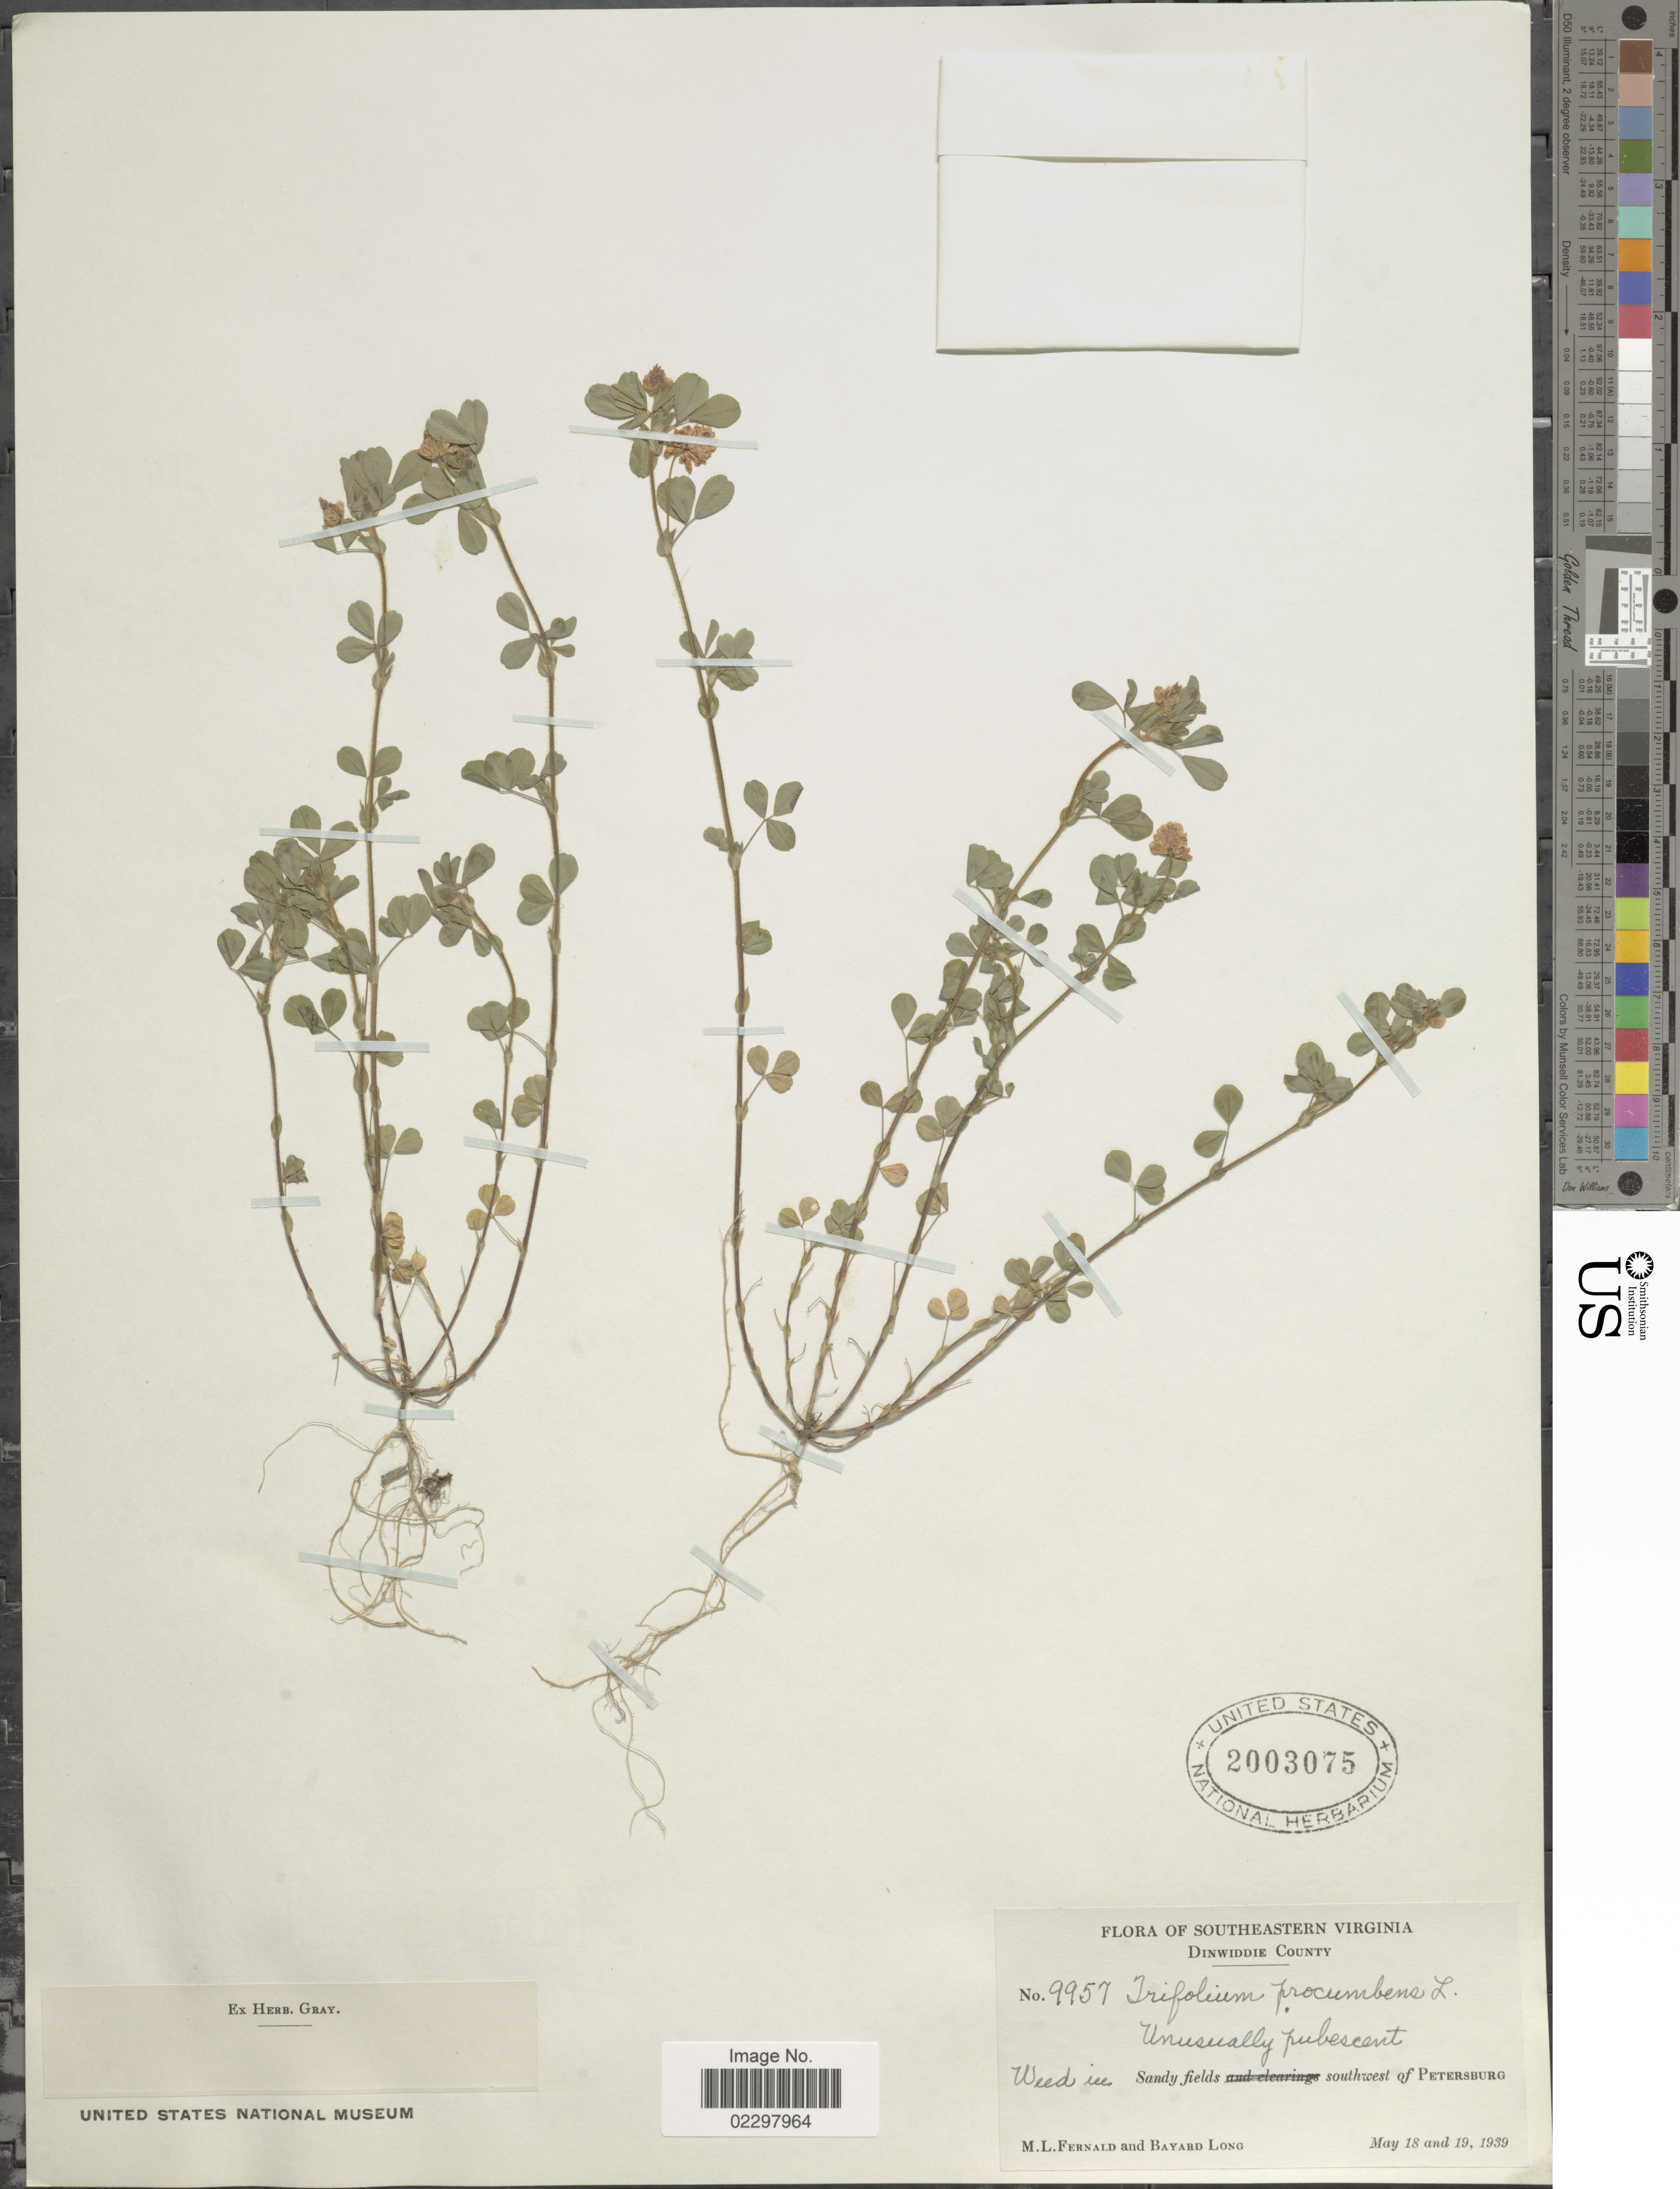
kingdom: Plantae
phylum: Tracheophyta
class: Magnoliopsida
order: Fabales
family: Fabaceae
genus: Trifolium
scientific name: Trifolium procumbens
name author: L.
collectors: M. L. Fernald & B. Long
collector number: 9957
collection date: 1939-05-18/1939-05-19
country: United States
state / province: Virginia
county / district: Dinwiddie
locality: Southeastern Virginia, Dinwiddie County, Unusually pubescent, weed in sandy fields southwest of Petersburg.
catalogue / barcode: US 2003075